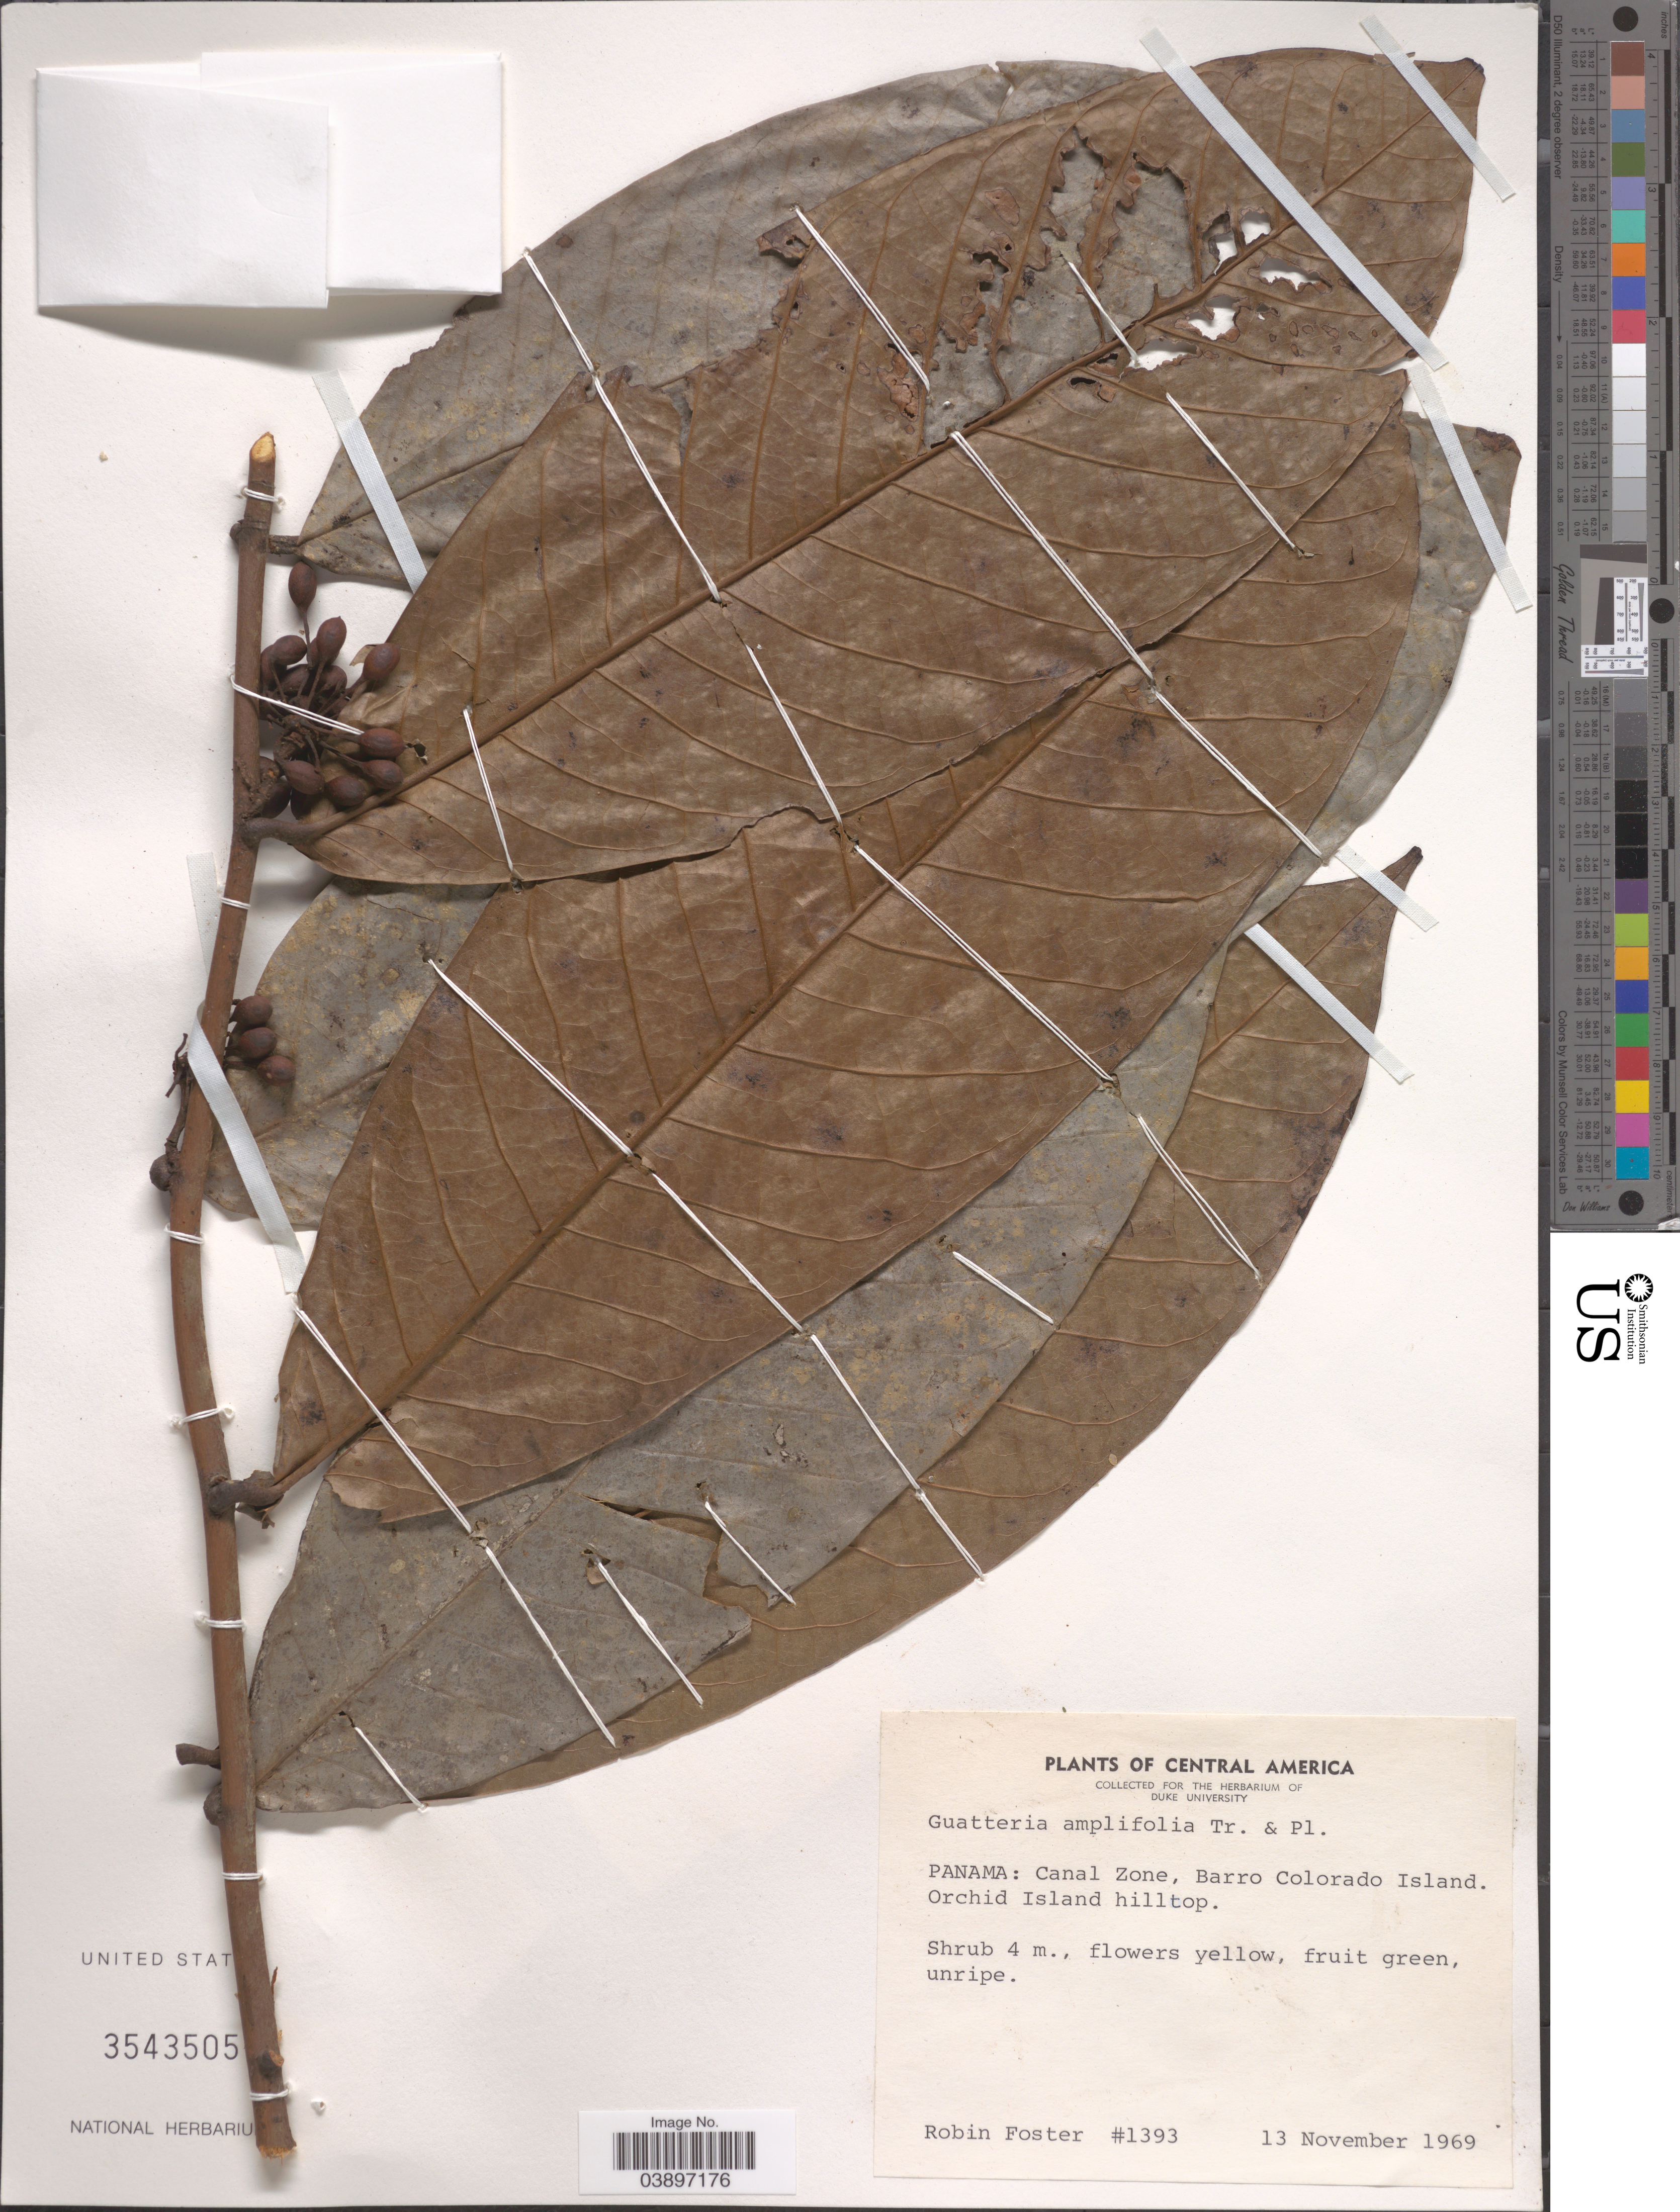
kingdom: Plantae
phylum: Tracheophyta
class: Magnoliopsida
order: Magnoliales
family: Annonaceae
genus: Guatteria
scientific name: Guatteria amplifolia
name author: Triana & Planch.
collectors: R. B. Foster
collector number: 1393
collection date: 1969-11-13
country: Panama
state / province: Panamá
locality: Canal Zone, Barro Colorado Island. Orchid Island hilltop.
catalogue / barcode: US 3543505